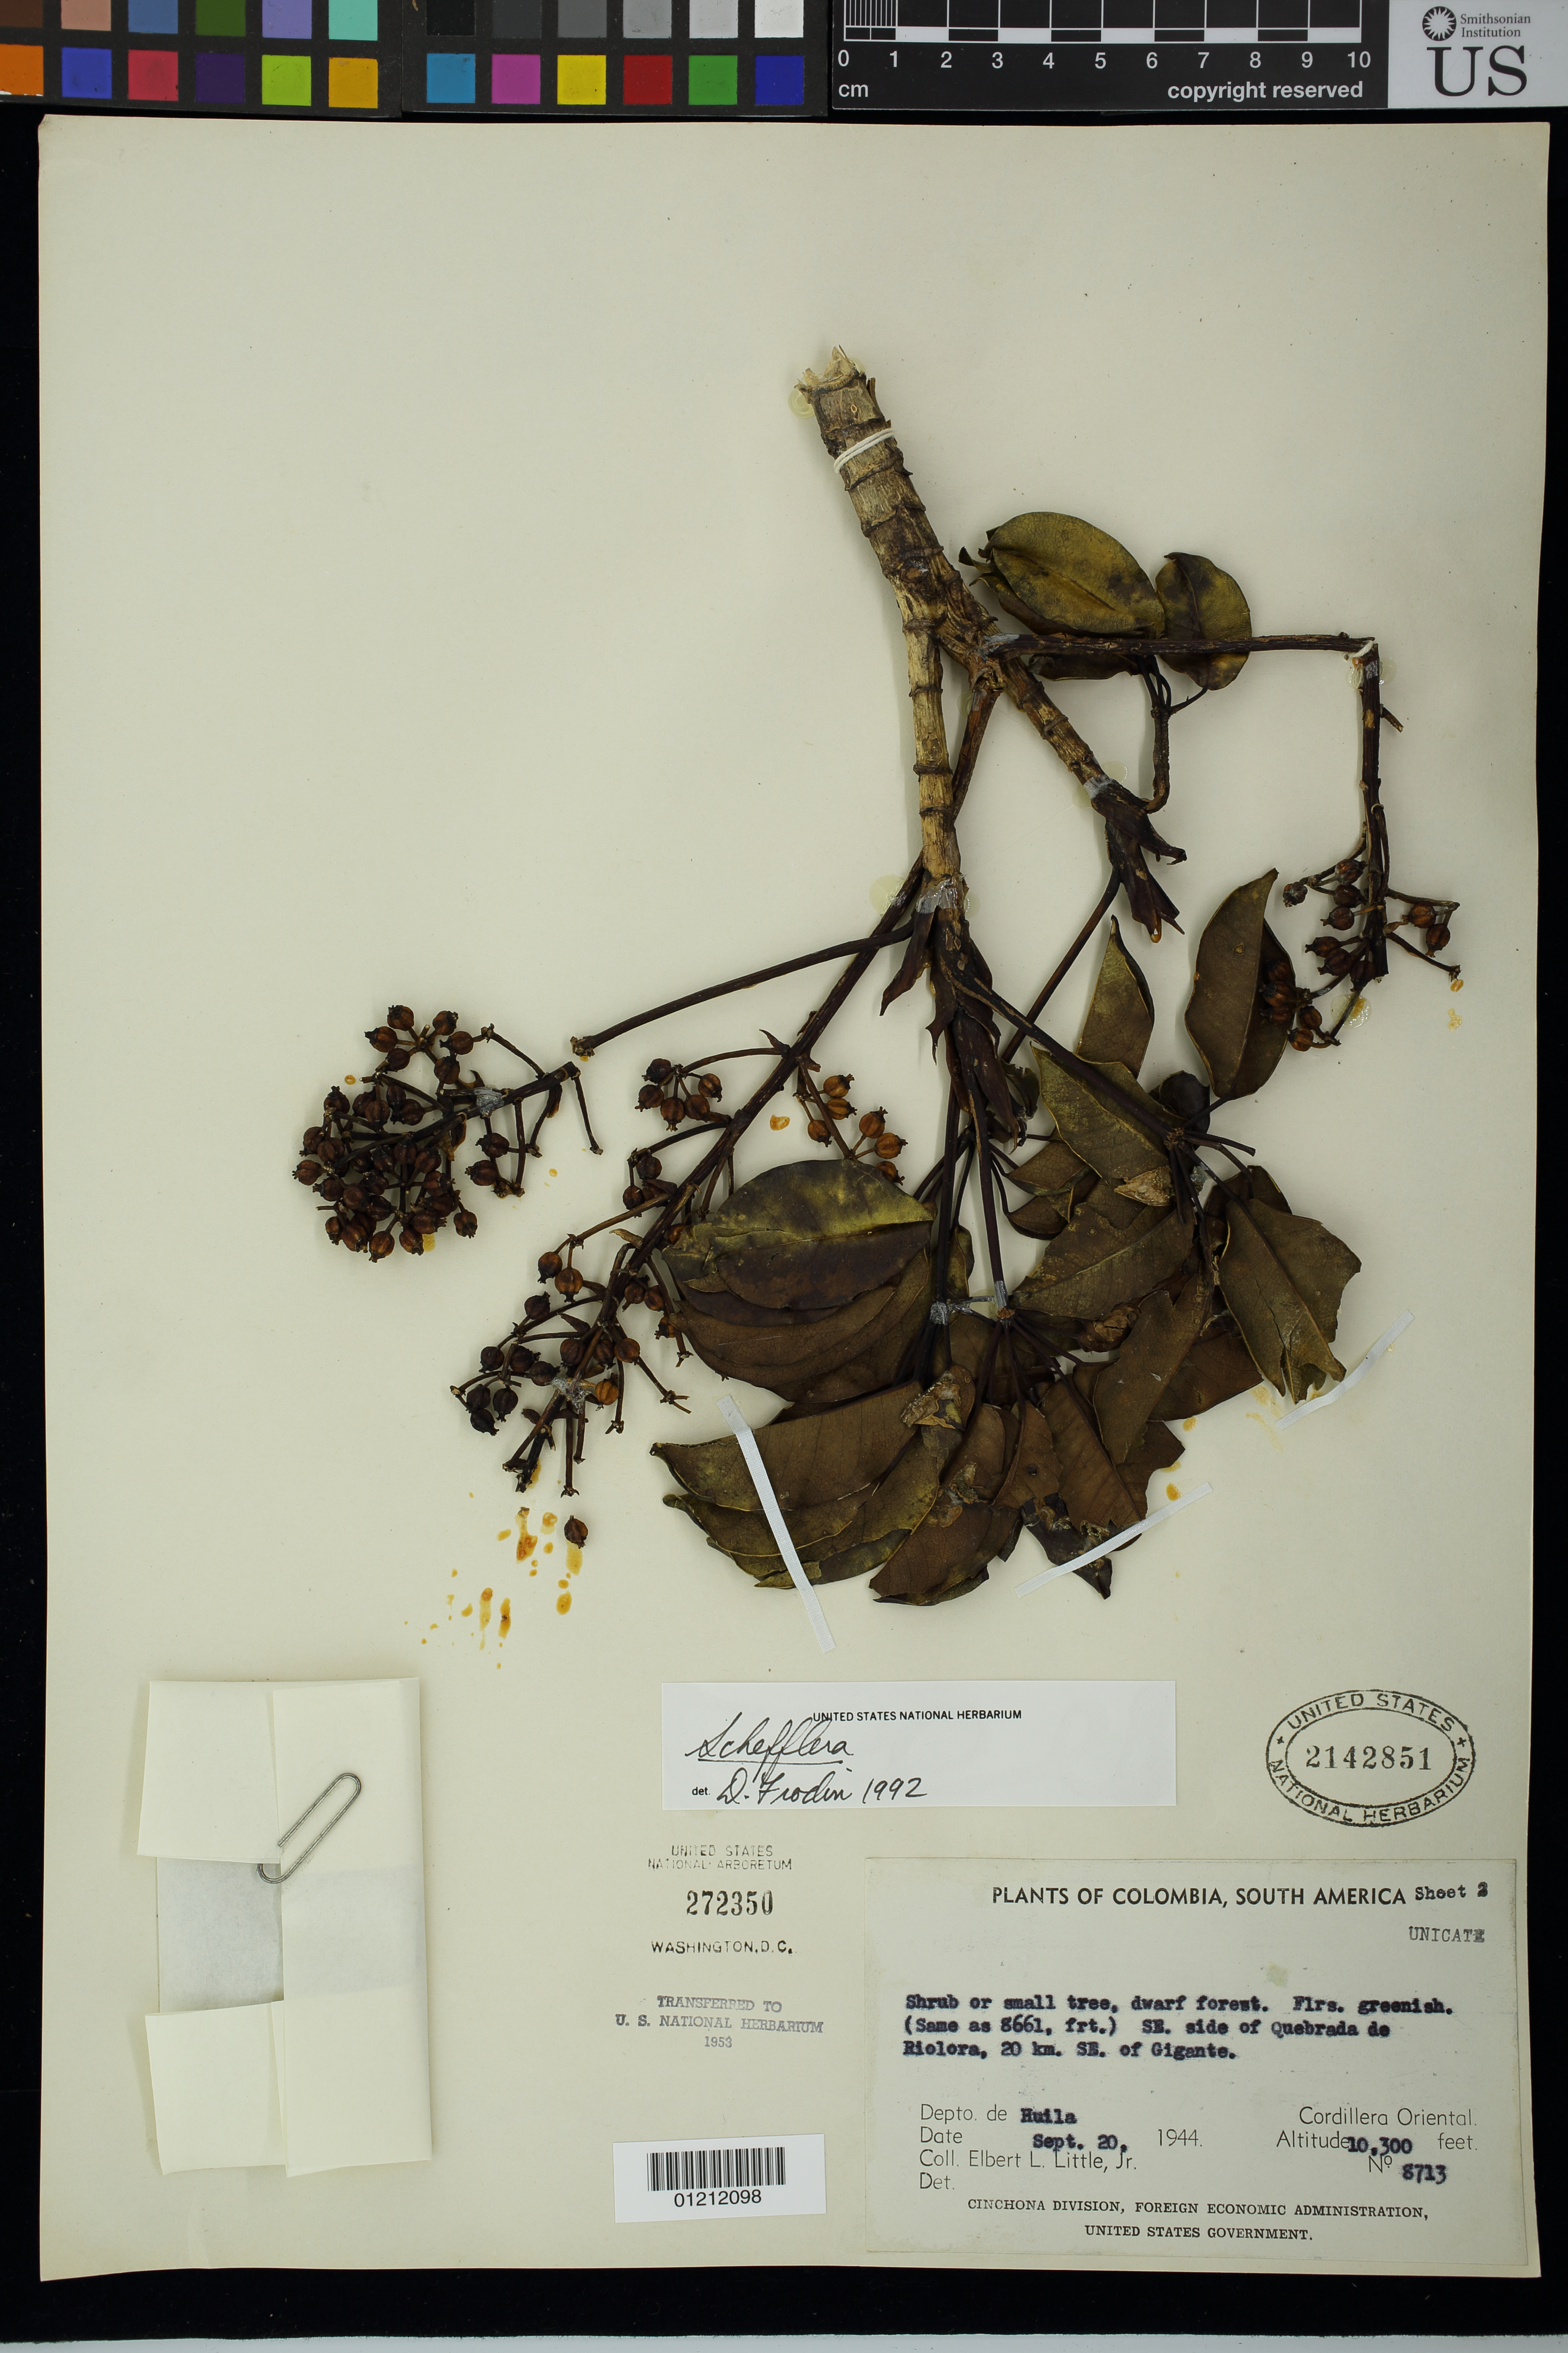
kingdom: Plantae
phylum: Tracheophyta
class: Magnoliopsida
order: Apiales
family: Araliaceae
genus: Schefflera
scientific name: Schefflera sp.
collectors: E. L. Little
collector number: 8713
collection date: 1944-09-20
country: Colombia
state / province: Huila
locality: Cordillera Oriental. Quebrada de Riolora 20 km SE of Gigante.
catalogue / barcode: US 2142851